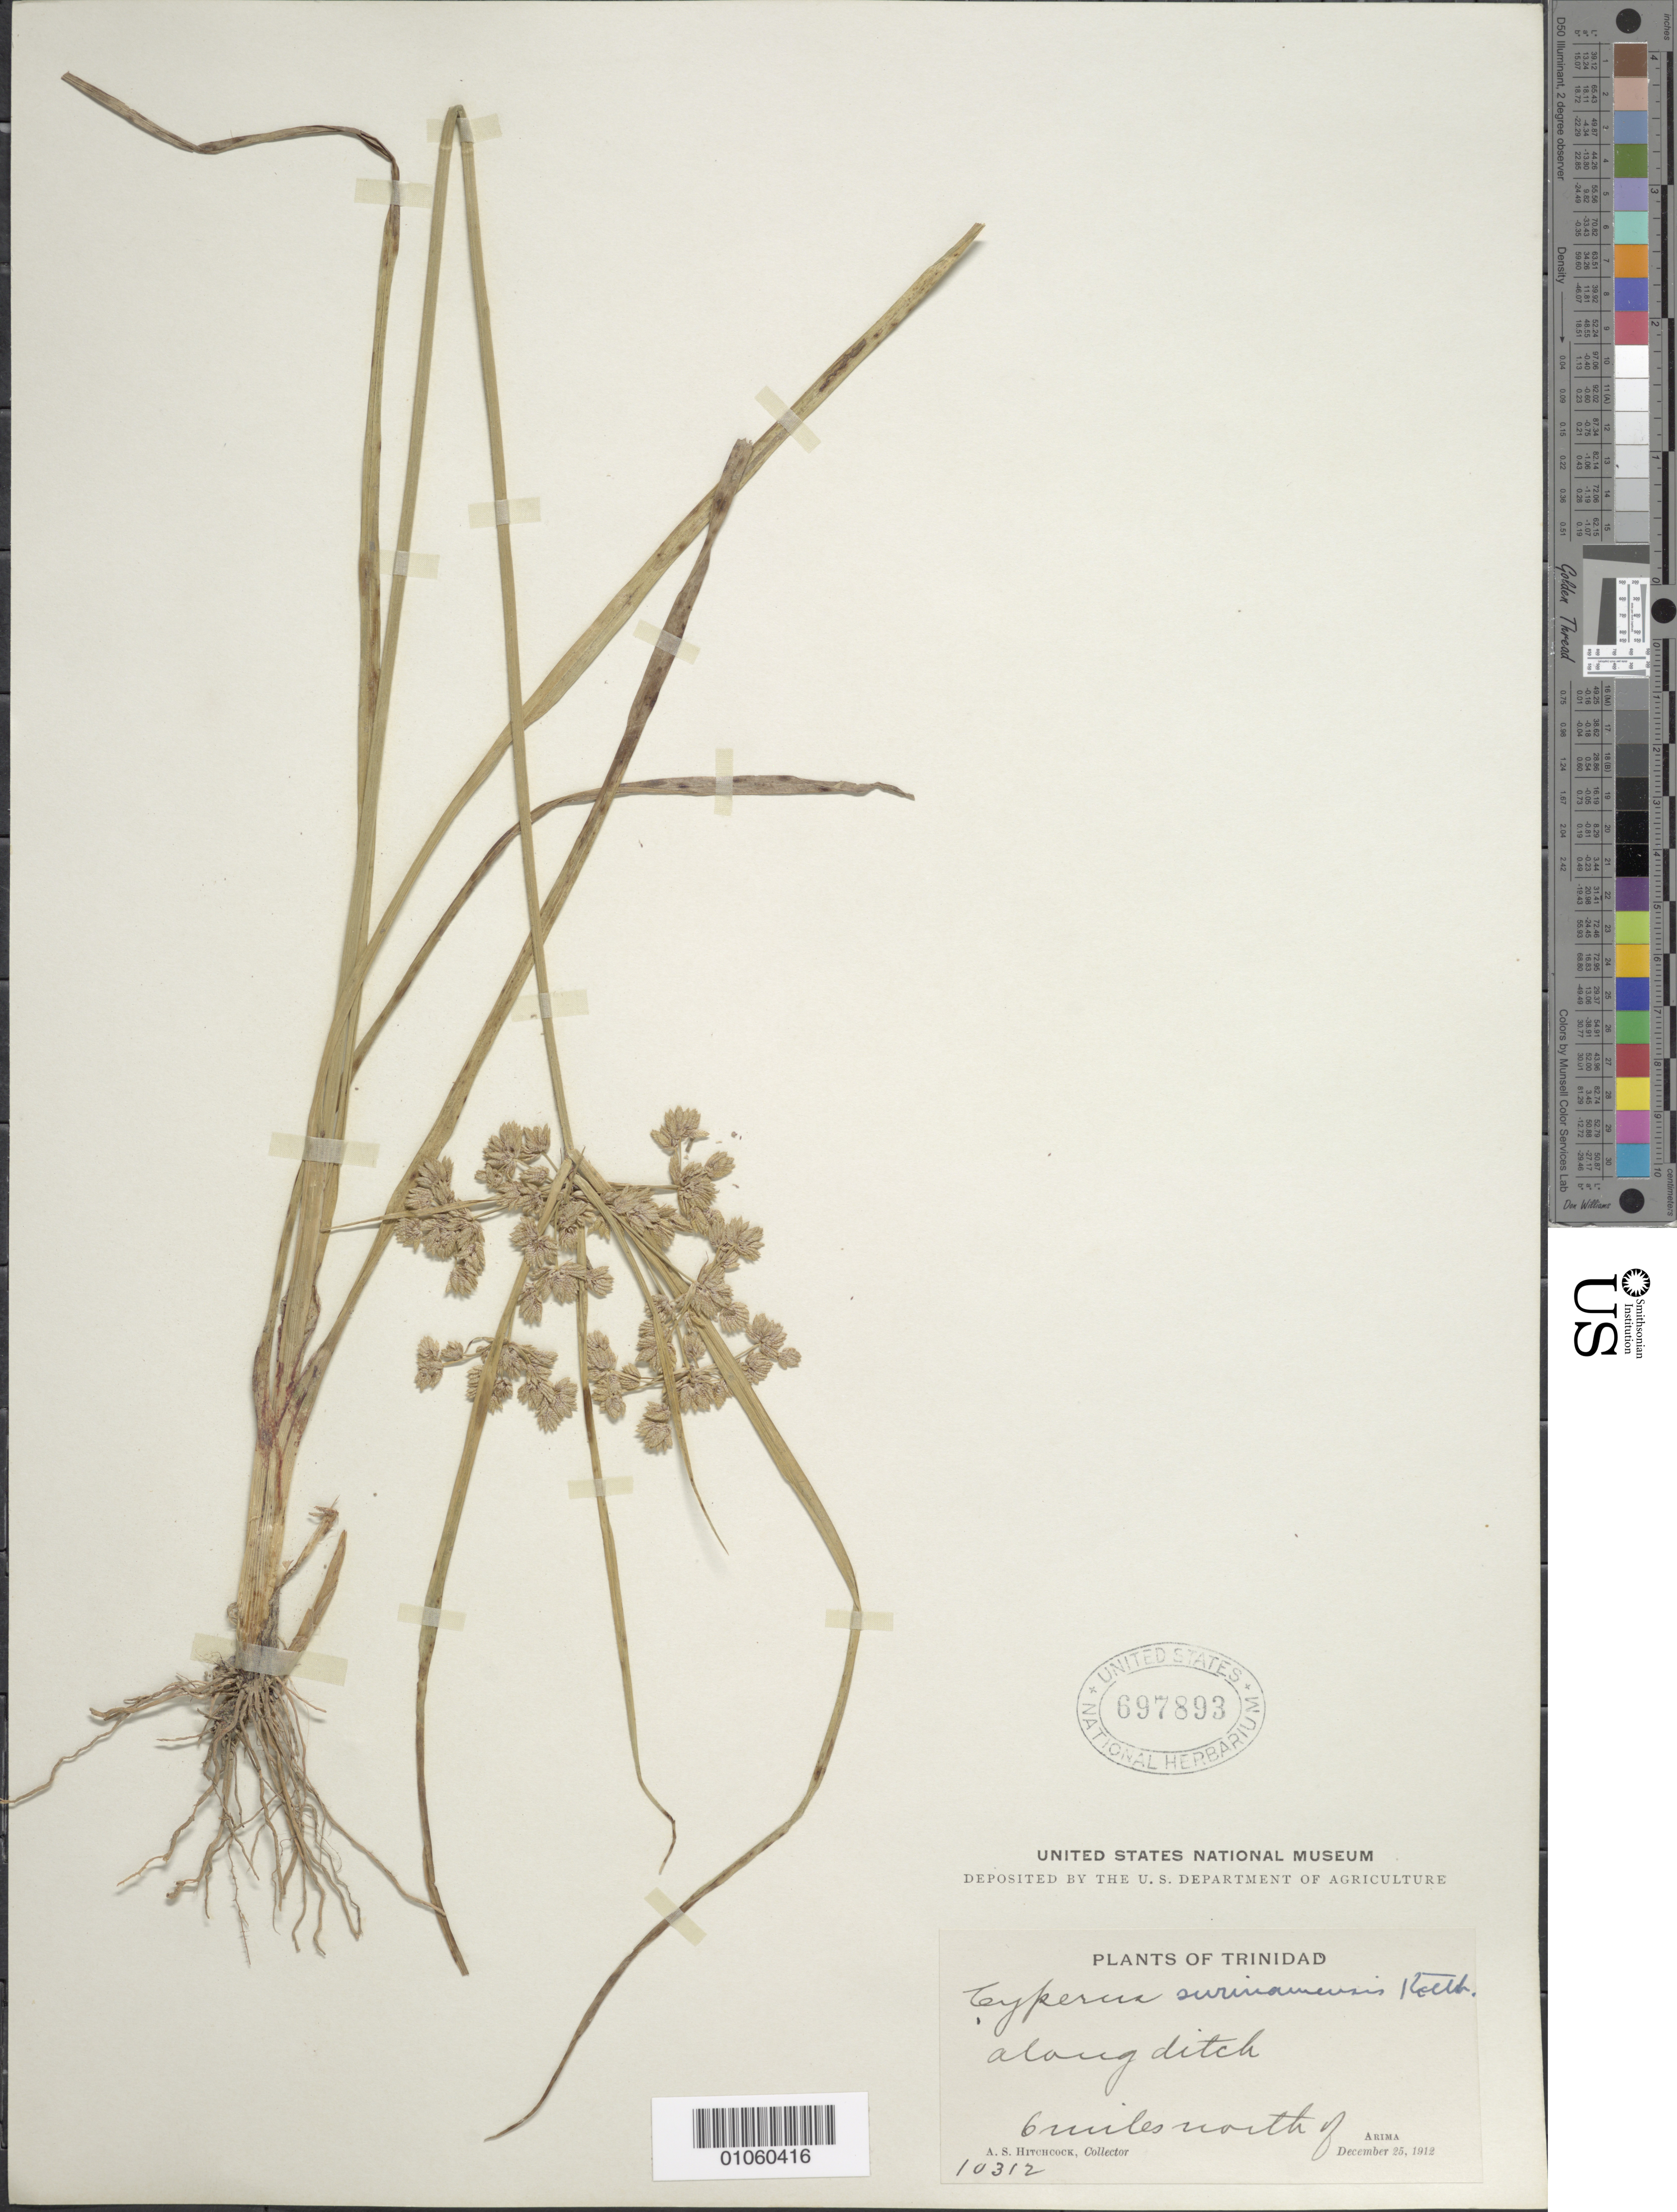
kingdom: Plantae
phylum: Tracheophyta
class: Liliopsida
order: Poales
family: Cyperaceae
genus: Cyperus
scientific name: Cyperus surinamensis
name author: Rottb.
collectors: A. S. Hitchcock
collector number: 10312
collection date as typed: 25 Dec 1912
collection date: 1912-12-25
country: Trinidad and Tobago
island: Trinidad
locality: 6 miles N of Arima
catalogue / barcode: US 697893